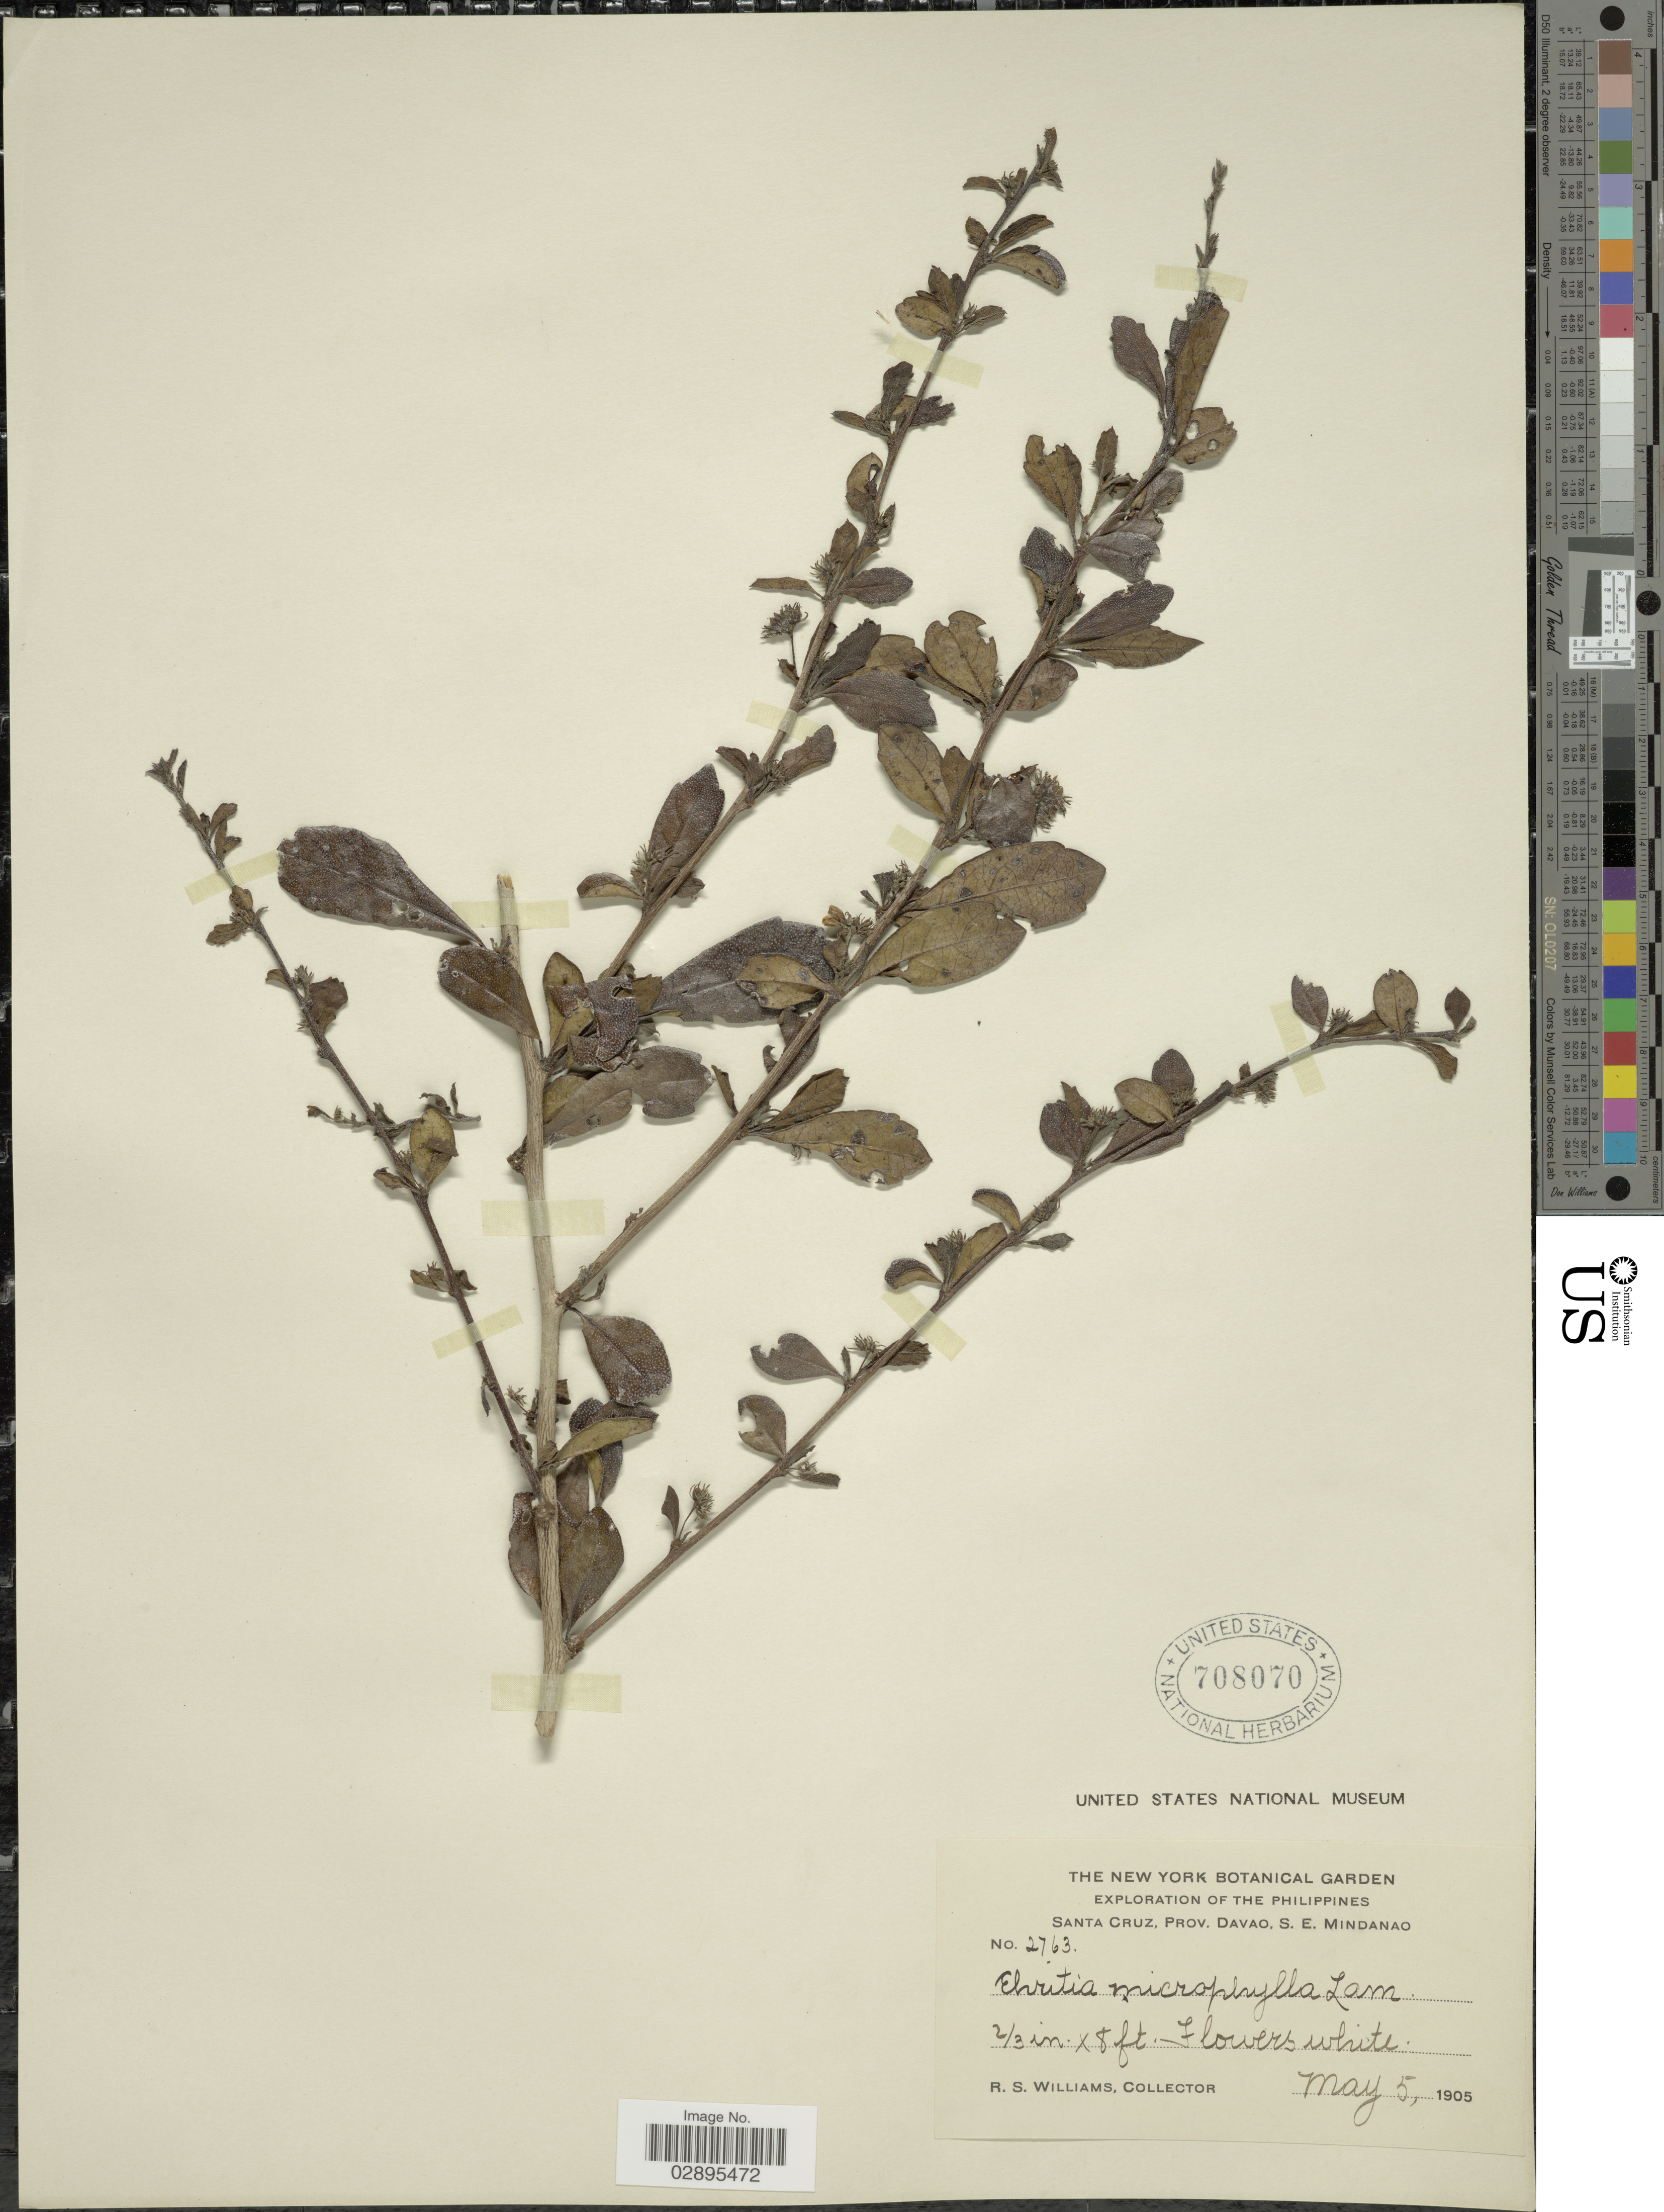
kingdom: Plantae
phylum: Tracheophyta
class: Magnoliopsida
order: Boraginales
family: Ehretiaceae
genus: Ehretia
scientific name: Ehretia microphylla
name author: Lam.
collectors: R. S. Williams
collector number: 2763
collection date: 1905-05-05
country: Philippines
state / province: Davao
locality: Santa Cruz, S.E. Mindanao.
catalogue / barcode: US 708070